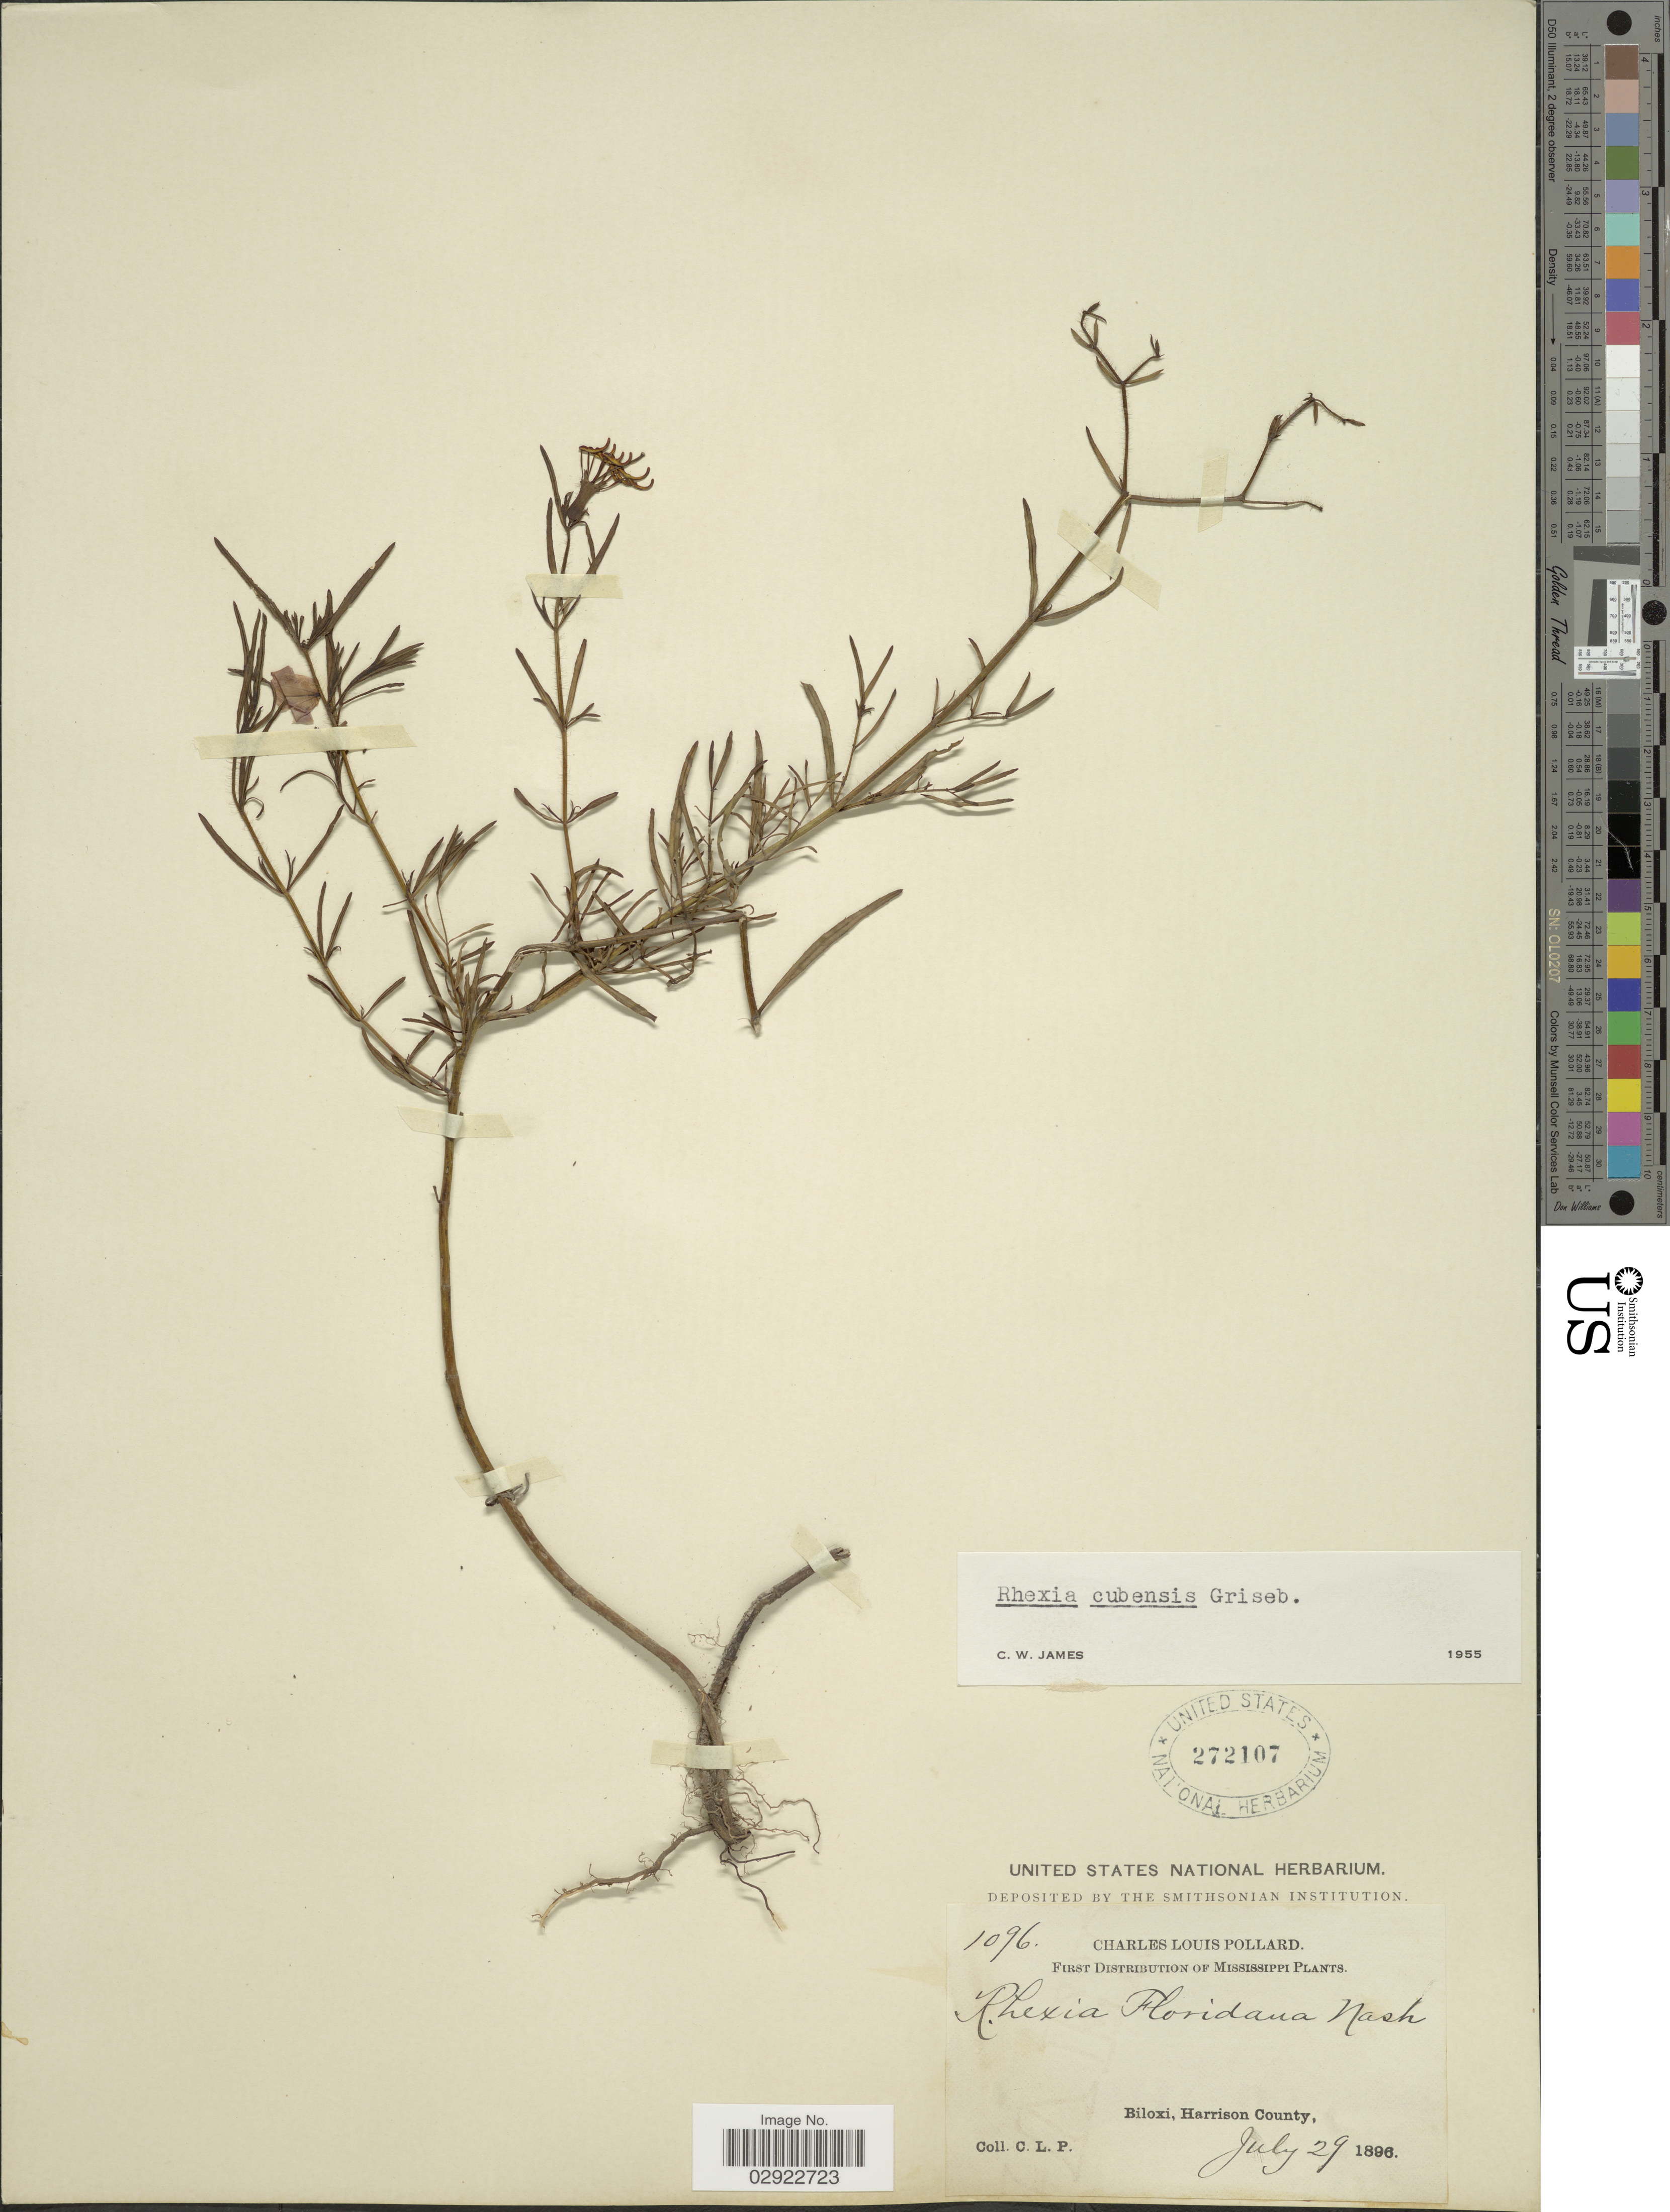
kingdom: Plantae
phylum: Tracheophyta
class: Magnoliopsida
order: Myrtales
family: Melastomataceae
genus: Rhexia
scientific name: Rhexia cubensis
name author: Griseb.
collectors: C. L. Pollard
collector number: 1096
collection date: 1896-07-29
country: United States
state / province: Mississippi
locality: Biloxi, Harrison County.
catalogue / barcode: US 272107